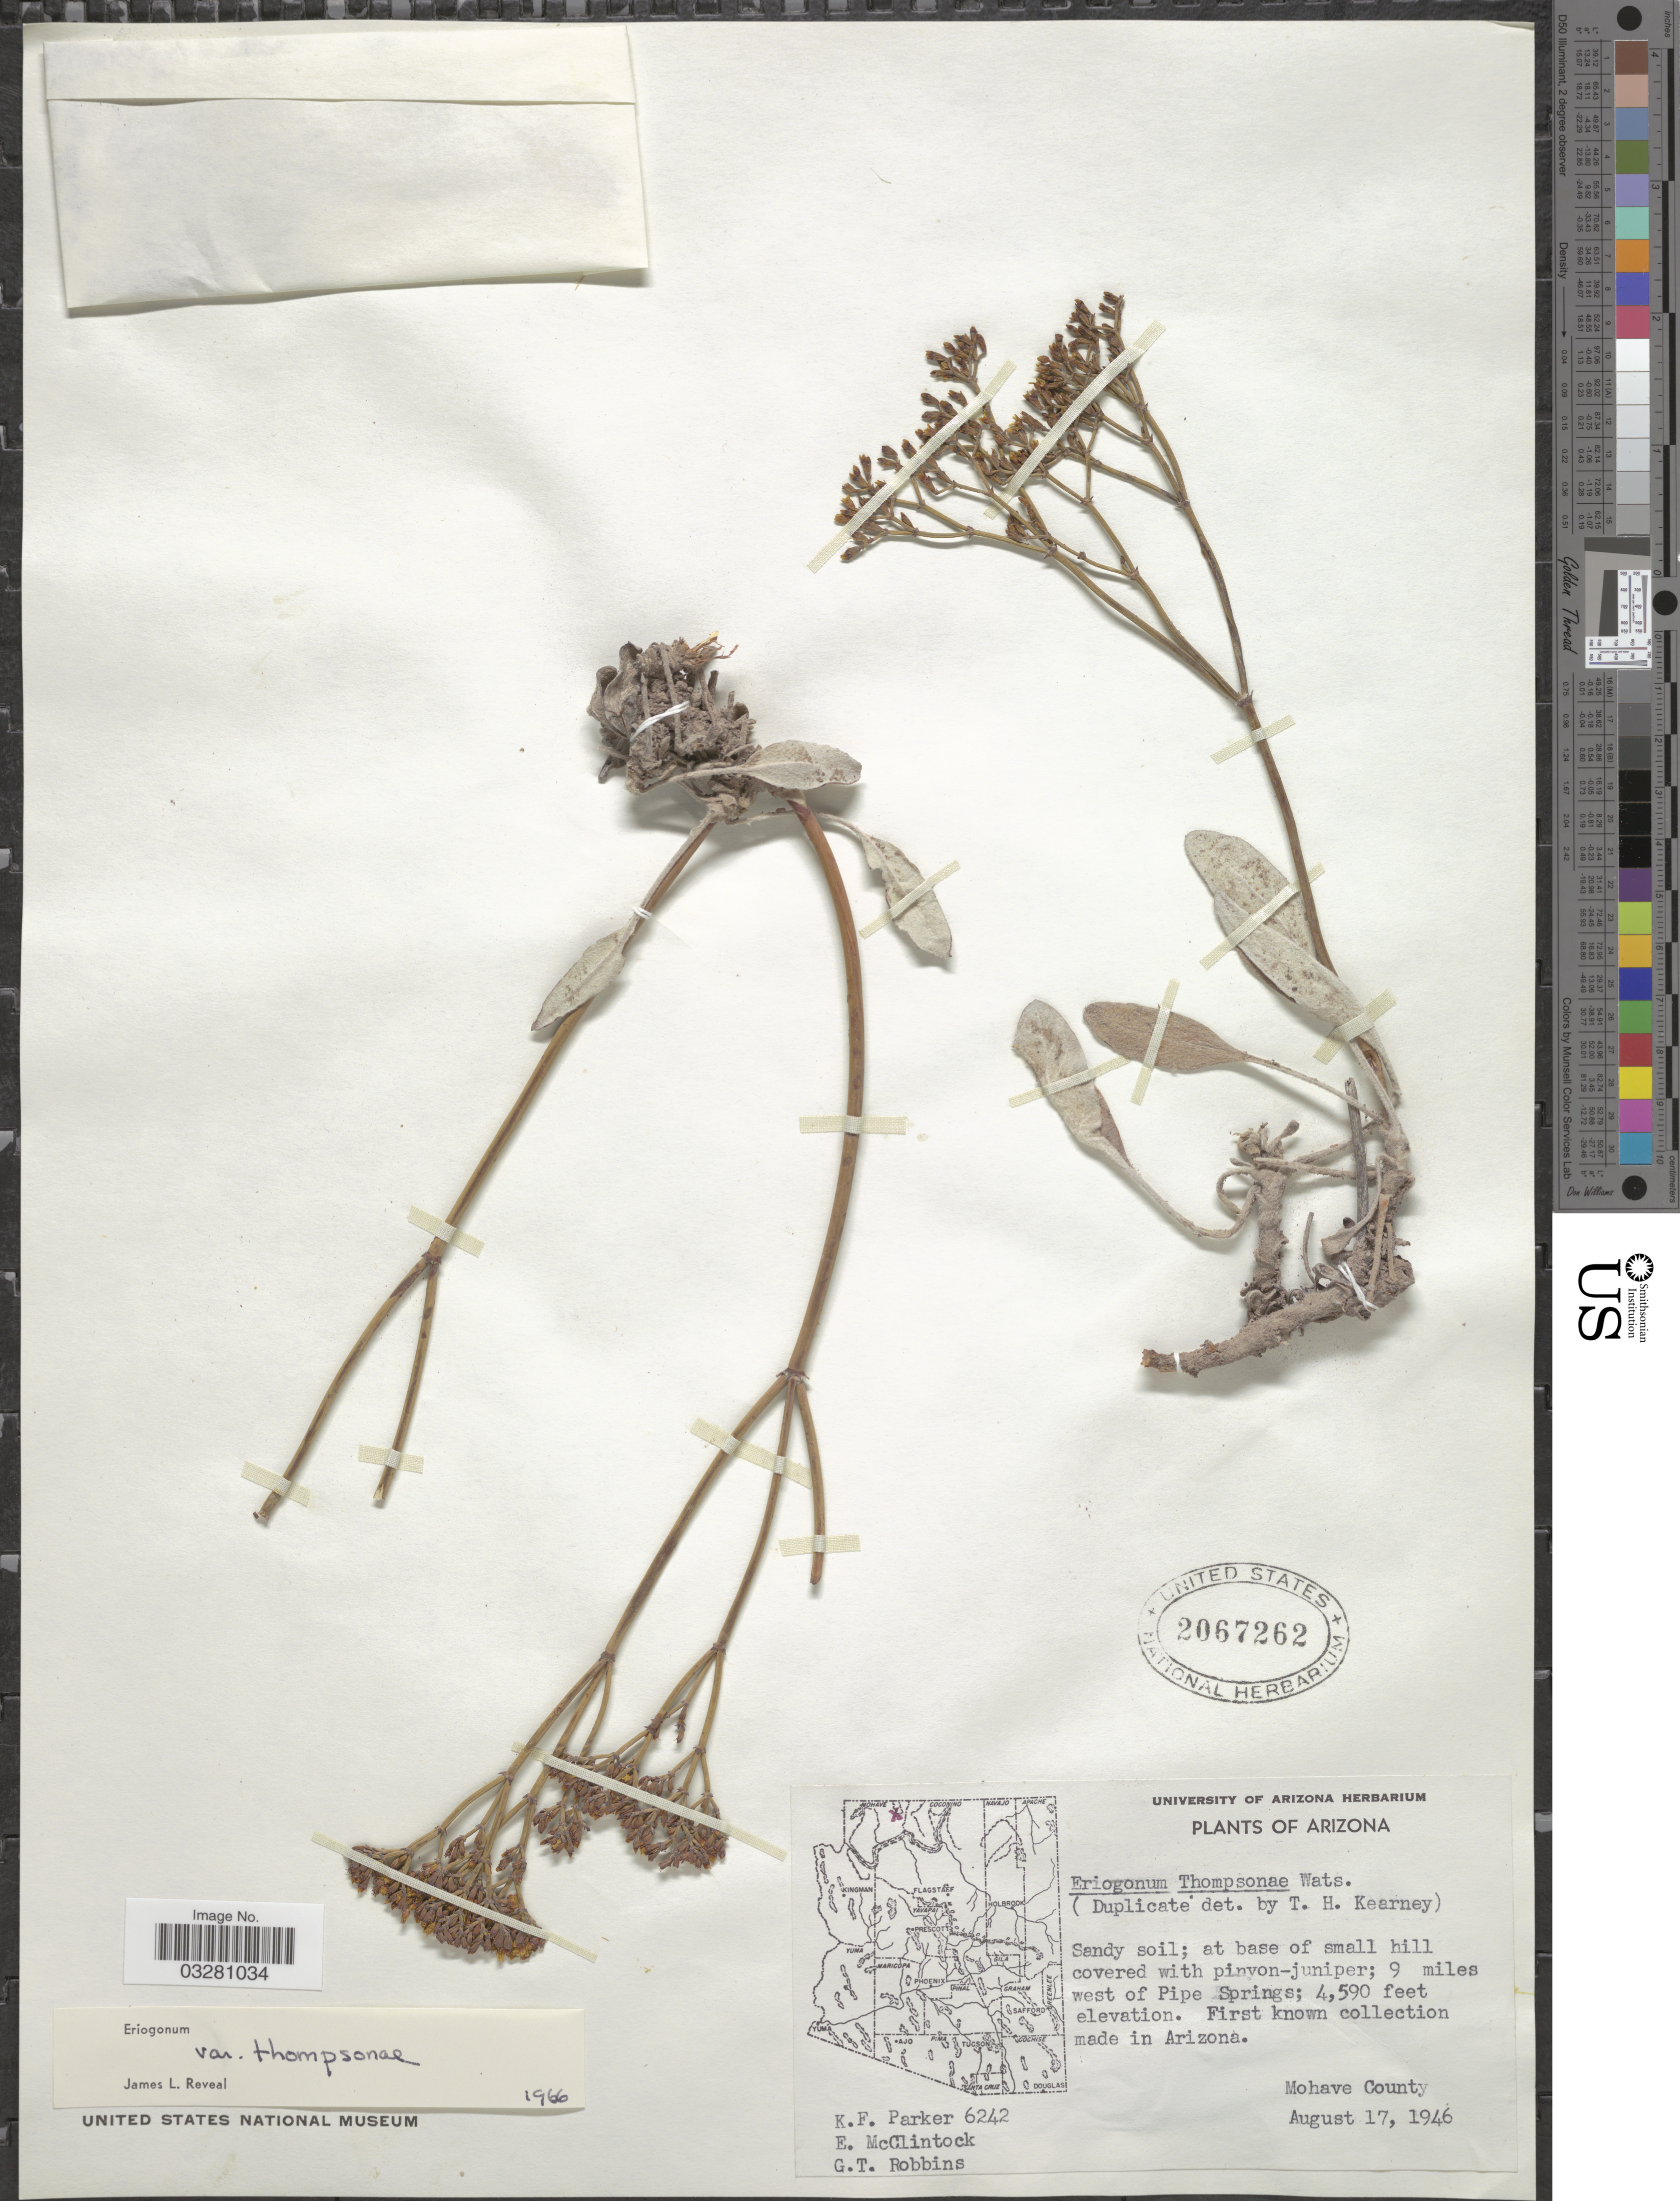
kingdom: Plantae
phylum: Tracheophyta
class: Magnoliopsida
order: Caryophyllales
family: Polygonaceae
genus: Eriogonum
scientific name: Eriogonum thompsonae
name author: S. Watson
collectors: K. F. Parker, E. McClintock & G. T. Robbins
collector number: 6242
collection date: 1946-08-17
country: United States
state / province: Arizona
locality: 9 miles west of Pipe Springs. Mohave County.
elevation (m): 1399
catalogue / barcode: US 2067262